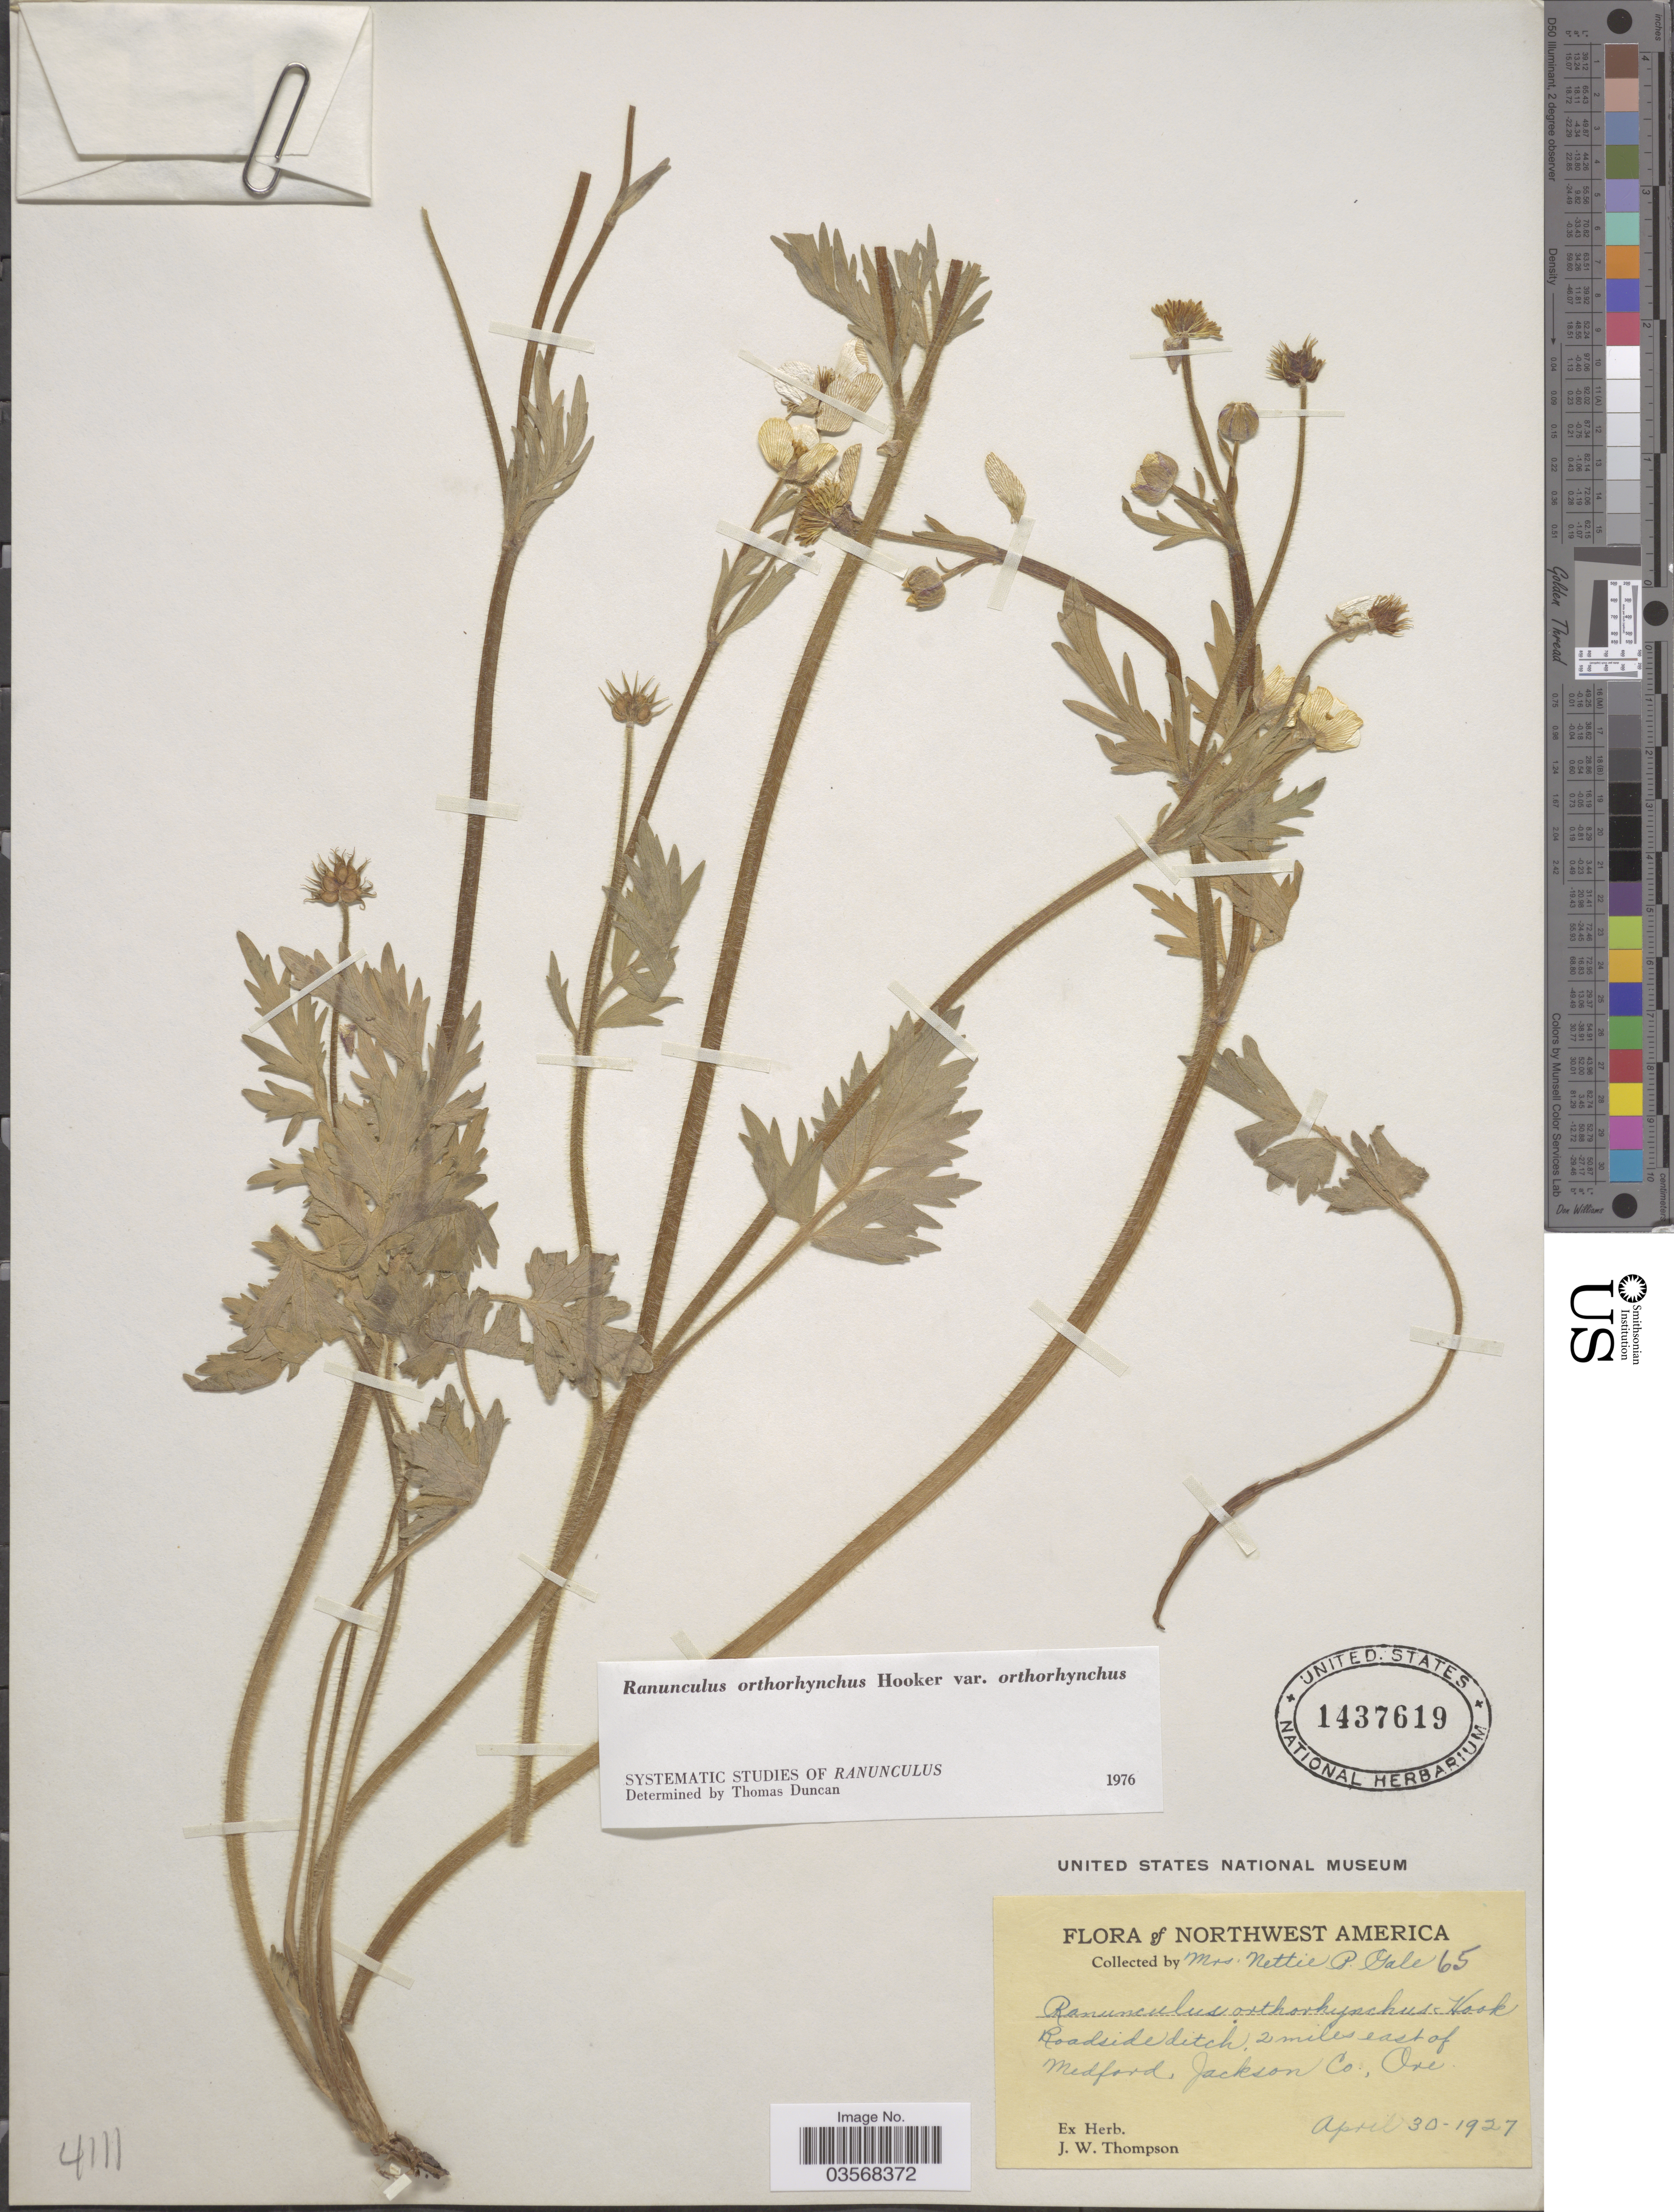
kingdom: Plantae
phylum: Tracheophyta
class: Magnoliopsida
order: Ranunculales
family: Ranunculaceae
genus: Ranunculus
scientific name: Ranunculus orthorhynchus var. orthorhynchus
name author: Hook.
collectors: N. Gale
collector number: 65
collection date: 1927-04-30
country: United States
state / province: Oregon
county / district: Jackson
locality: Northwest America. Roadside ditch, 2 miles east of Medford, Jackson Co.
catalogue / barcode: US 1437619